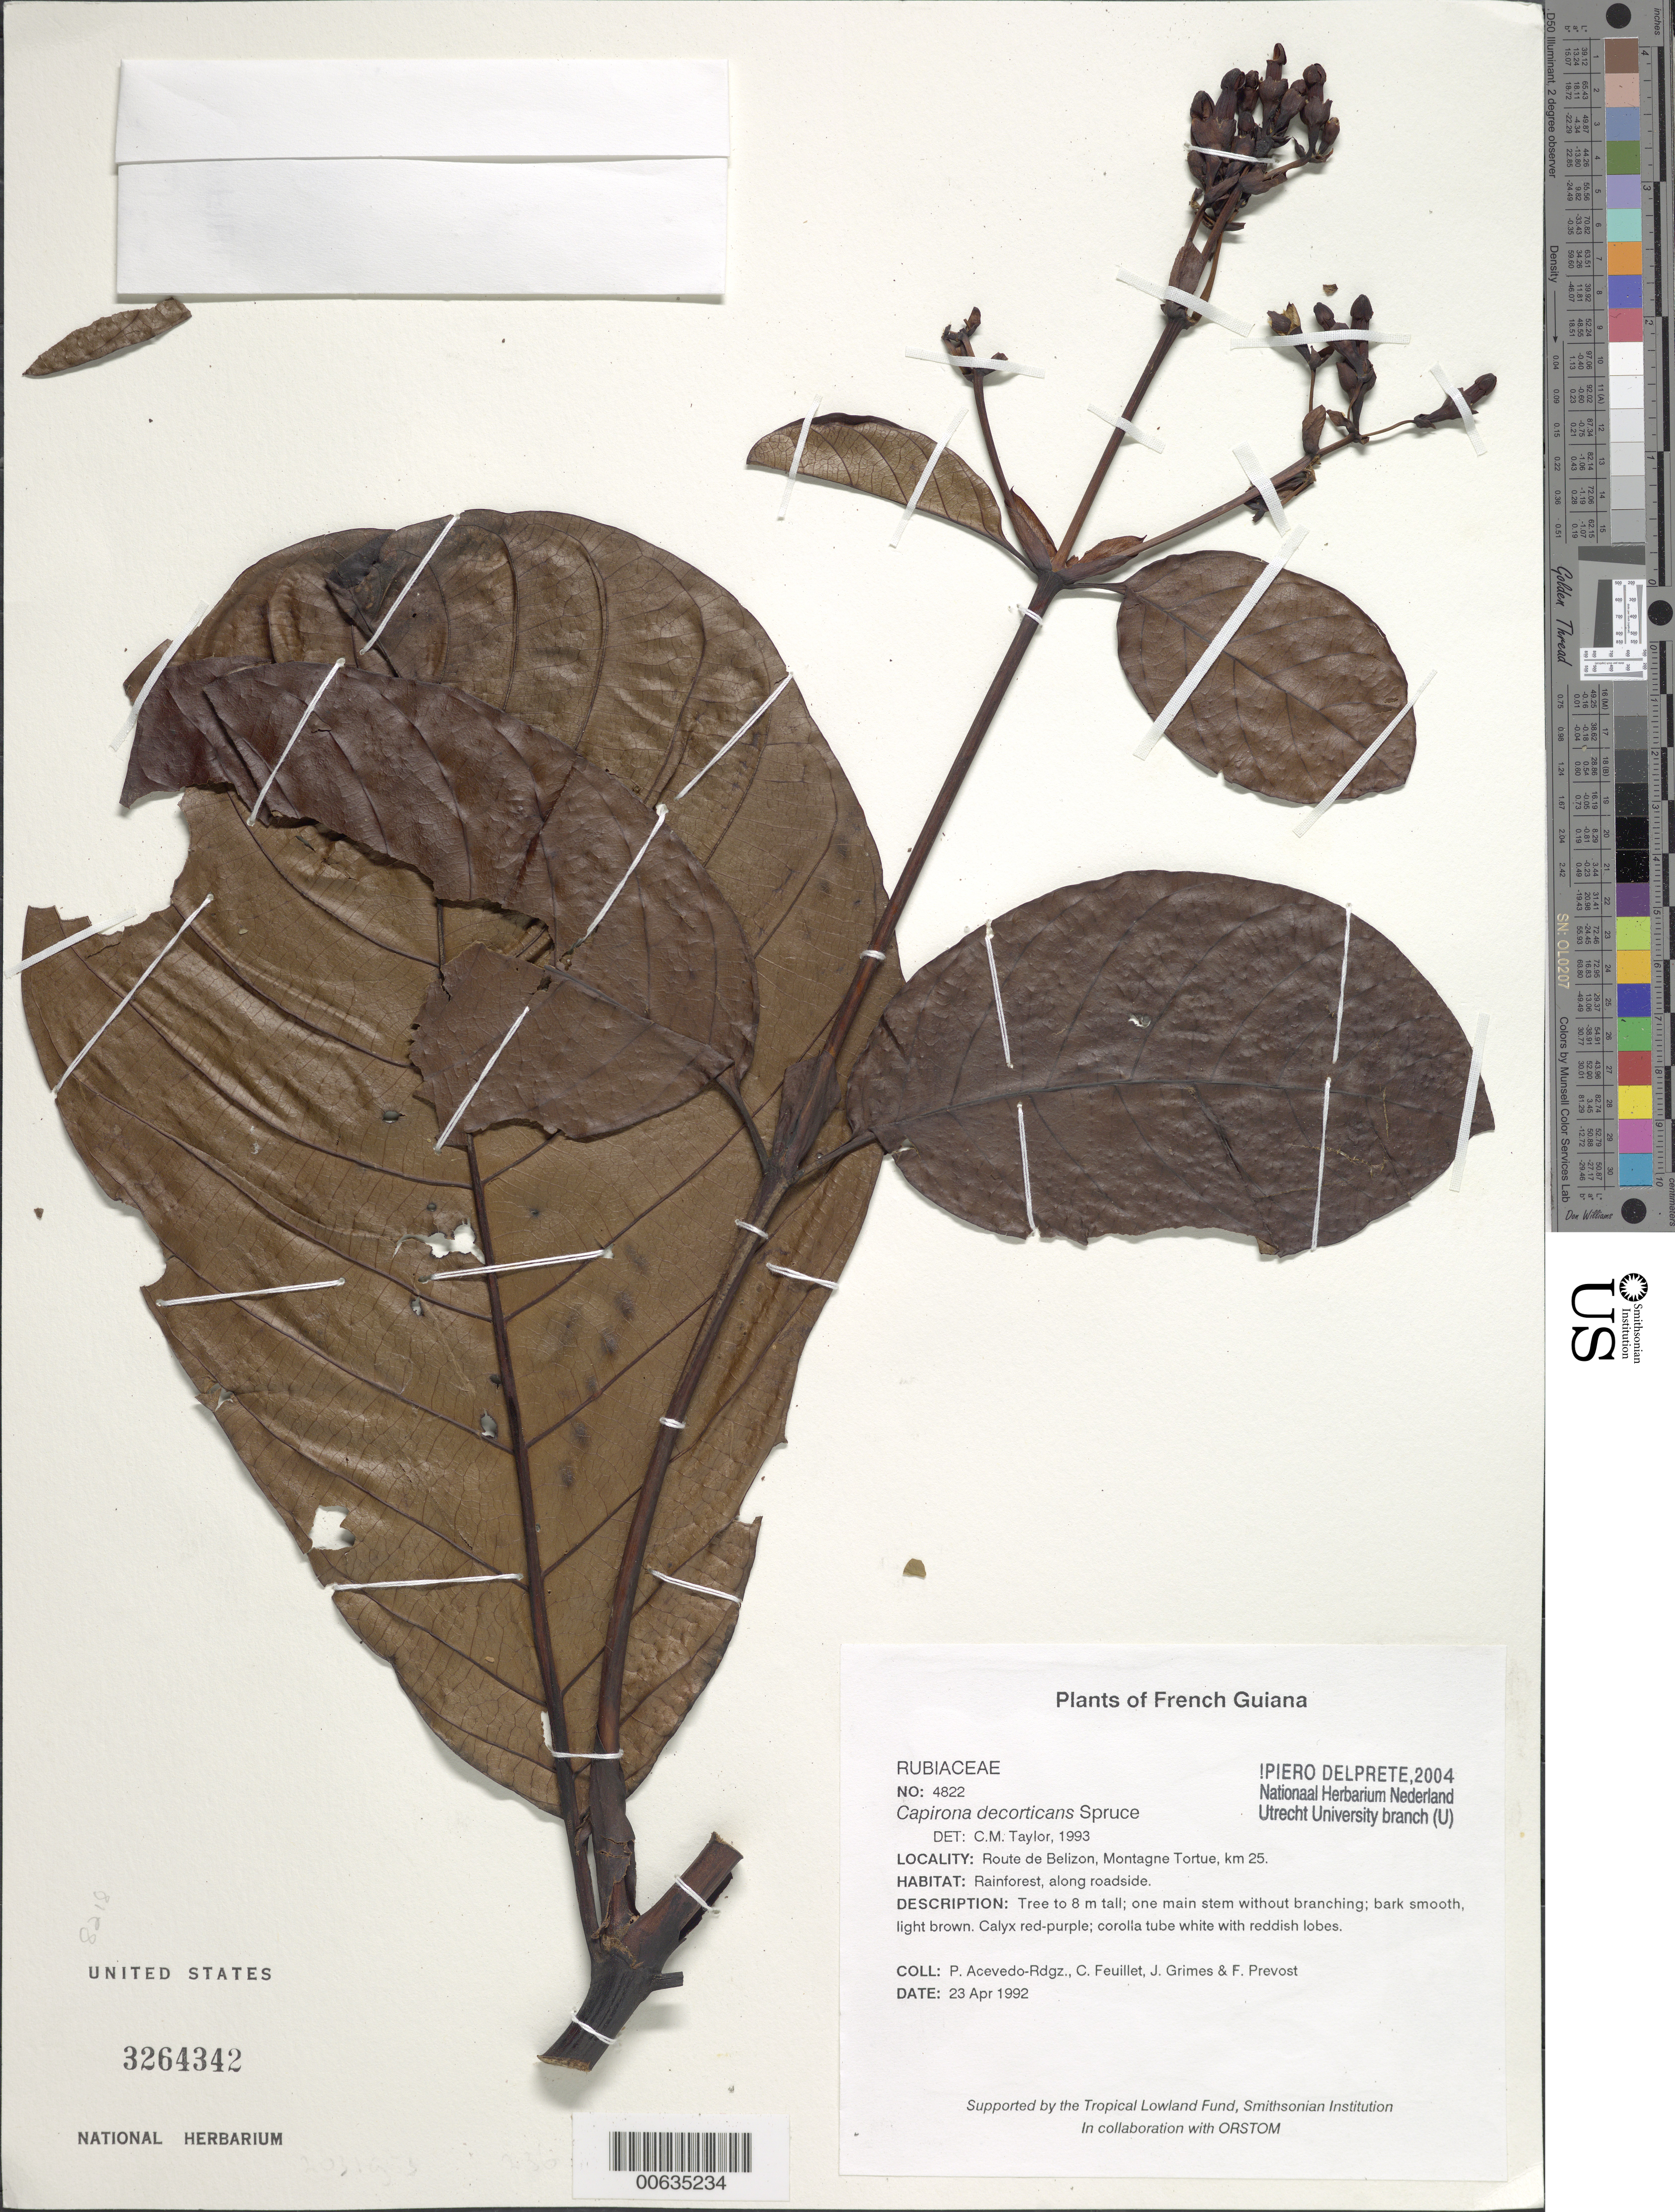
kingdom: Plantae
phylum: Tracheophyta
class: Magnoliopsida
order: Gentianales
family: Rubiaceae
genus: Capirona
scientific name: Capirona decorticans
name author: Spruce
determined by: Taylor, Charlotte M.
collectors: P. Acevedo-Rodr., C. Feuillet, J. Grimes & M.-F. Prévost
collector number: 4822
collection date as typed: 23 Apr 1992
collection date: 1992-04-23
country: French Guiana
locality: Route de Belizon, Montagne Tortue, km 25.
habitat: Rainforest, along roadside.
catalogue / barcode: US 3264342